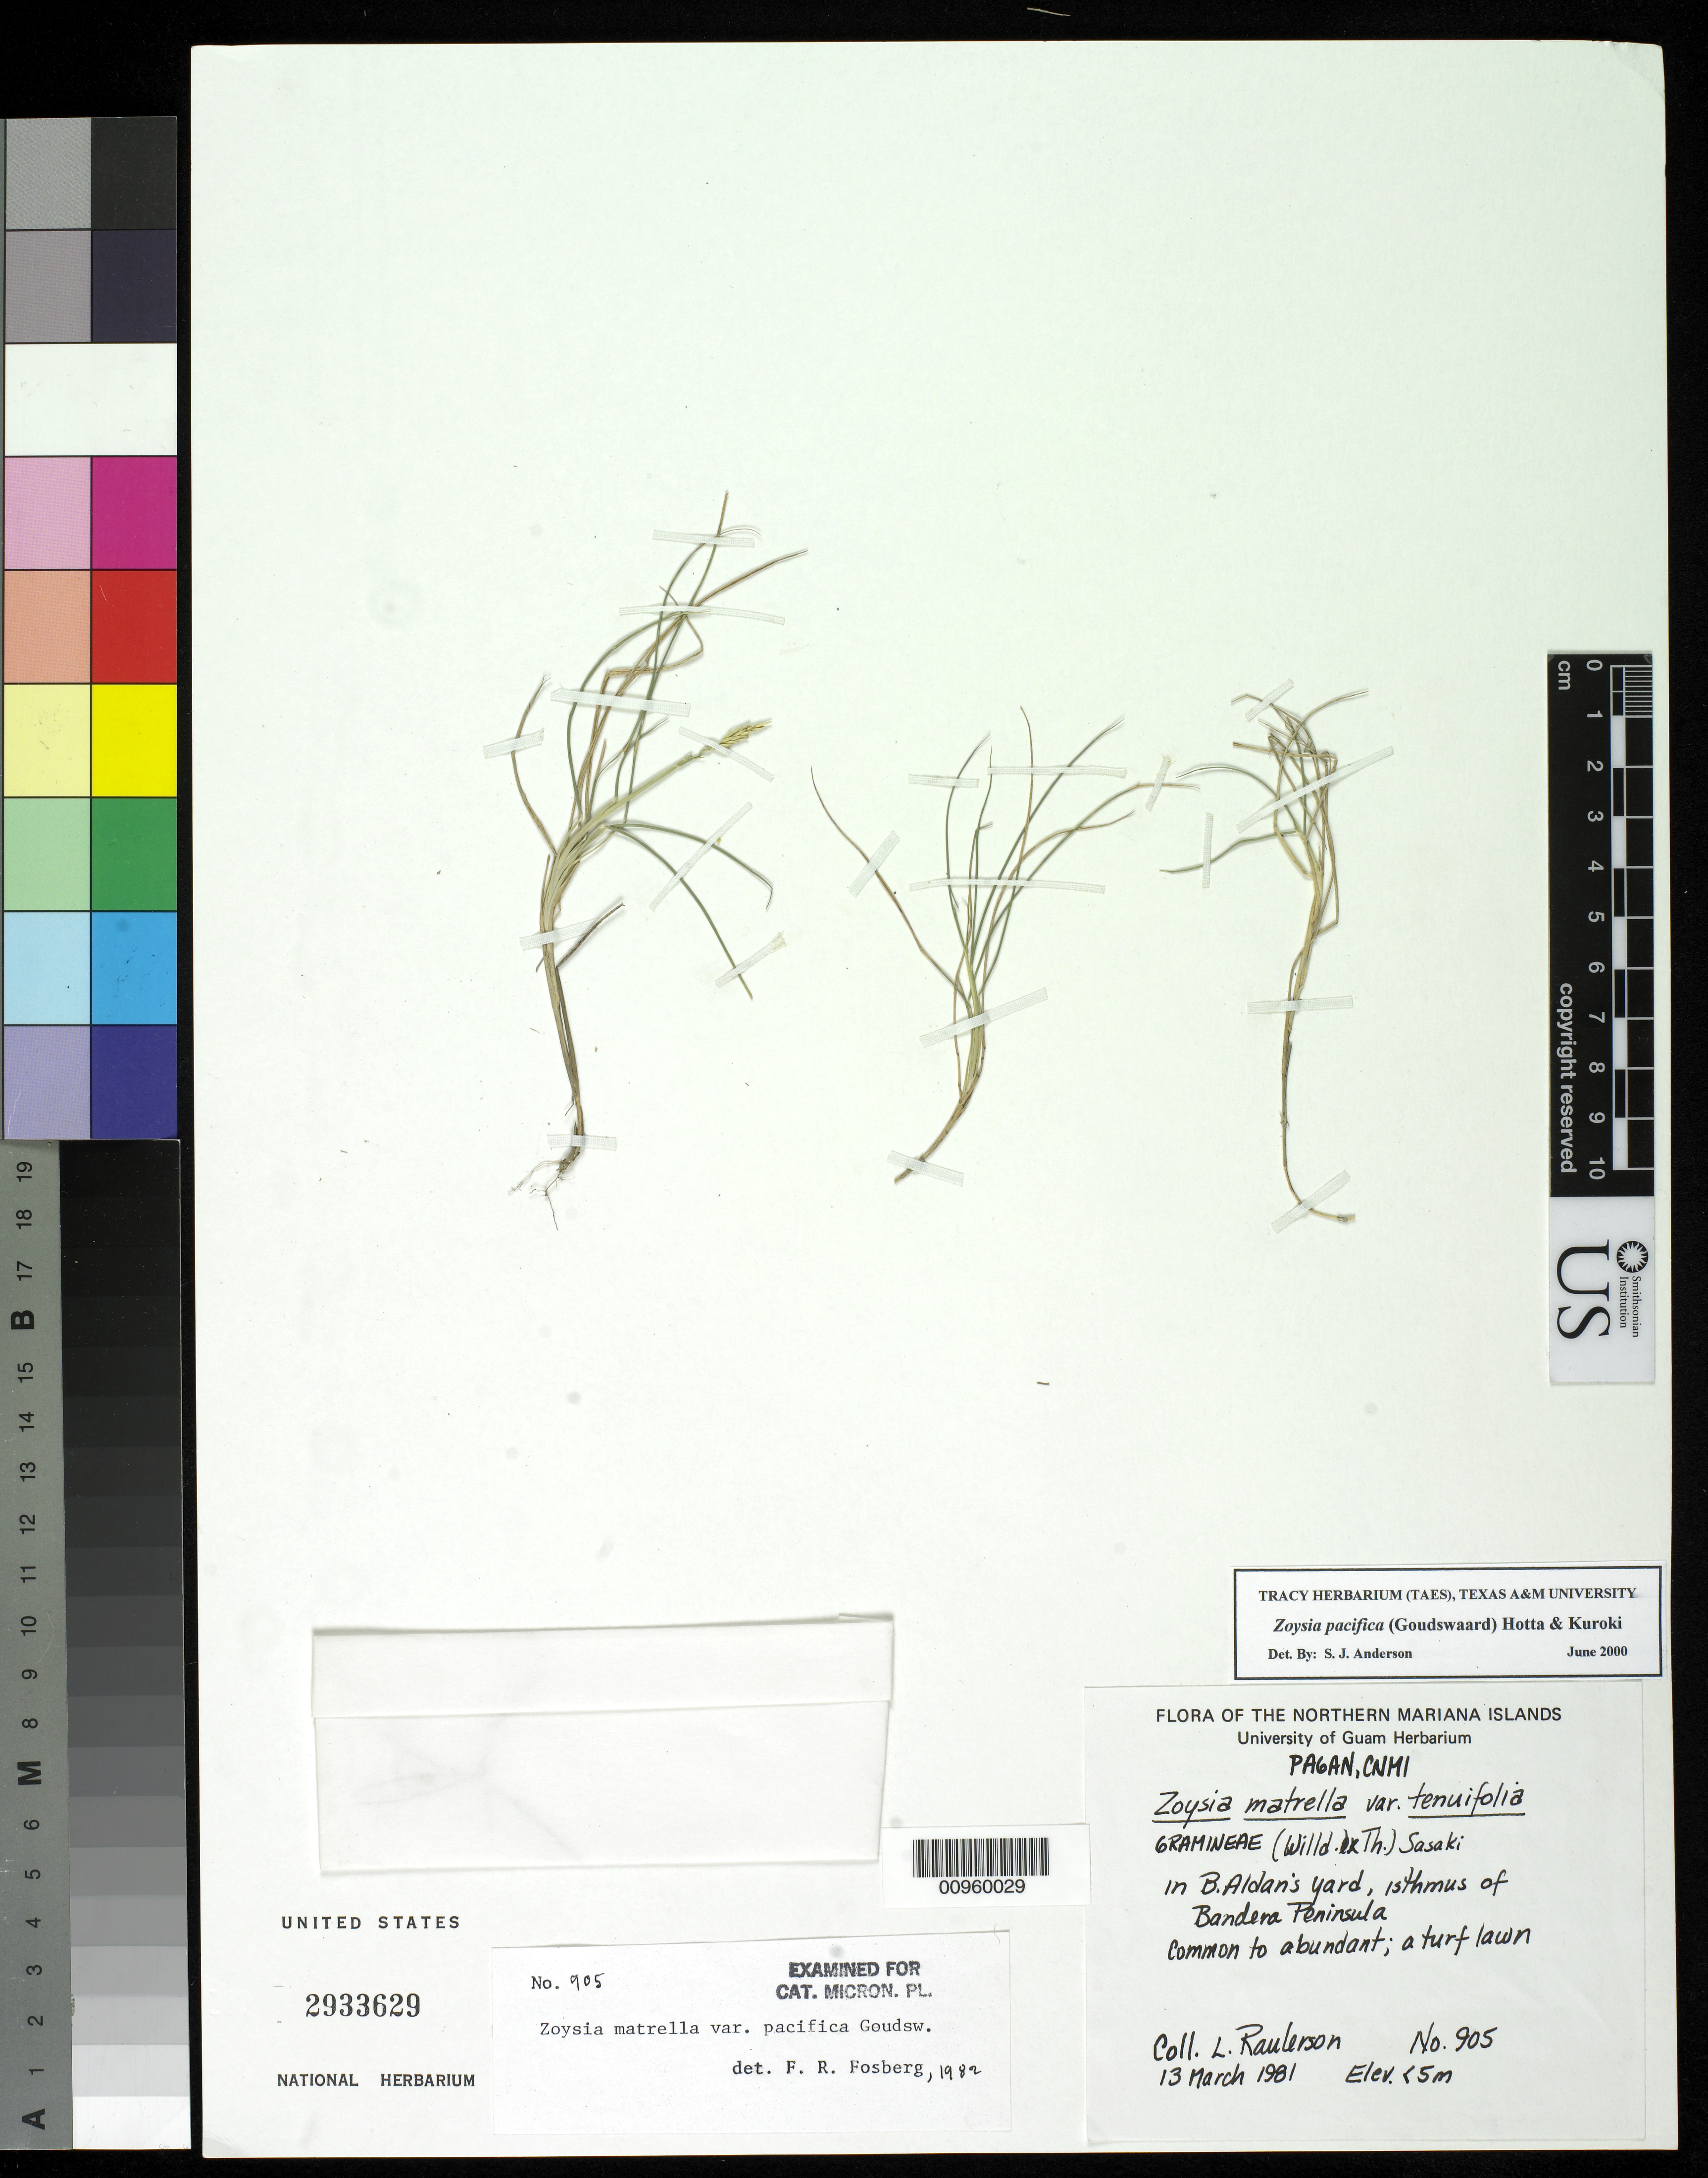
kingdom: Plantae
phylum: Tracheophyta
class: Liliopsida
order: Poales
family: Poaceae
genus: Zoysia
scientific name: Zoysia pacifica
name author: (Goudswaard) M. Hotta & Kuroki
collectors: L. Raulerson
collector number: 905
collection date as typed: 13 Mar 1981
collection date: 1981-03-13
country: Northern Mariana Islands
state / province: Northern Islands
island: Pagan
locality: Isthmus of Bandera Peninsula, in B. Aldan's yard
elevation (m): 5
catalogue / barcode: US 2933629